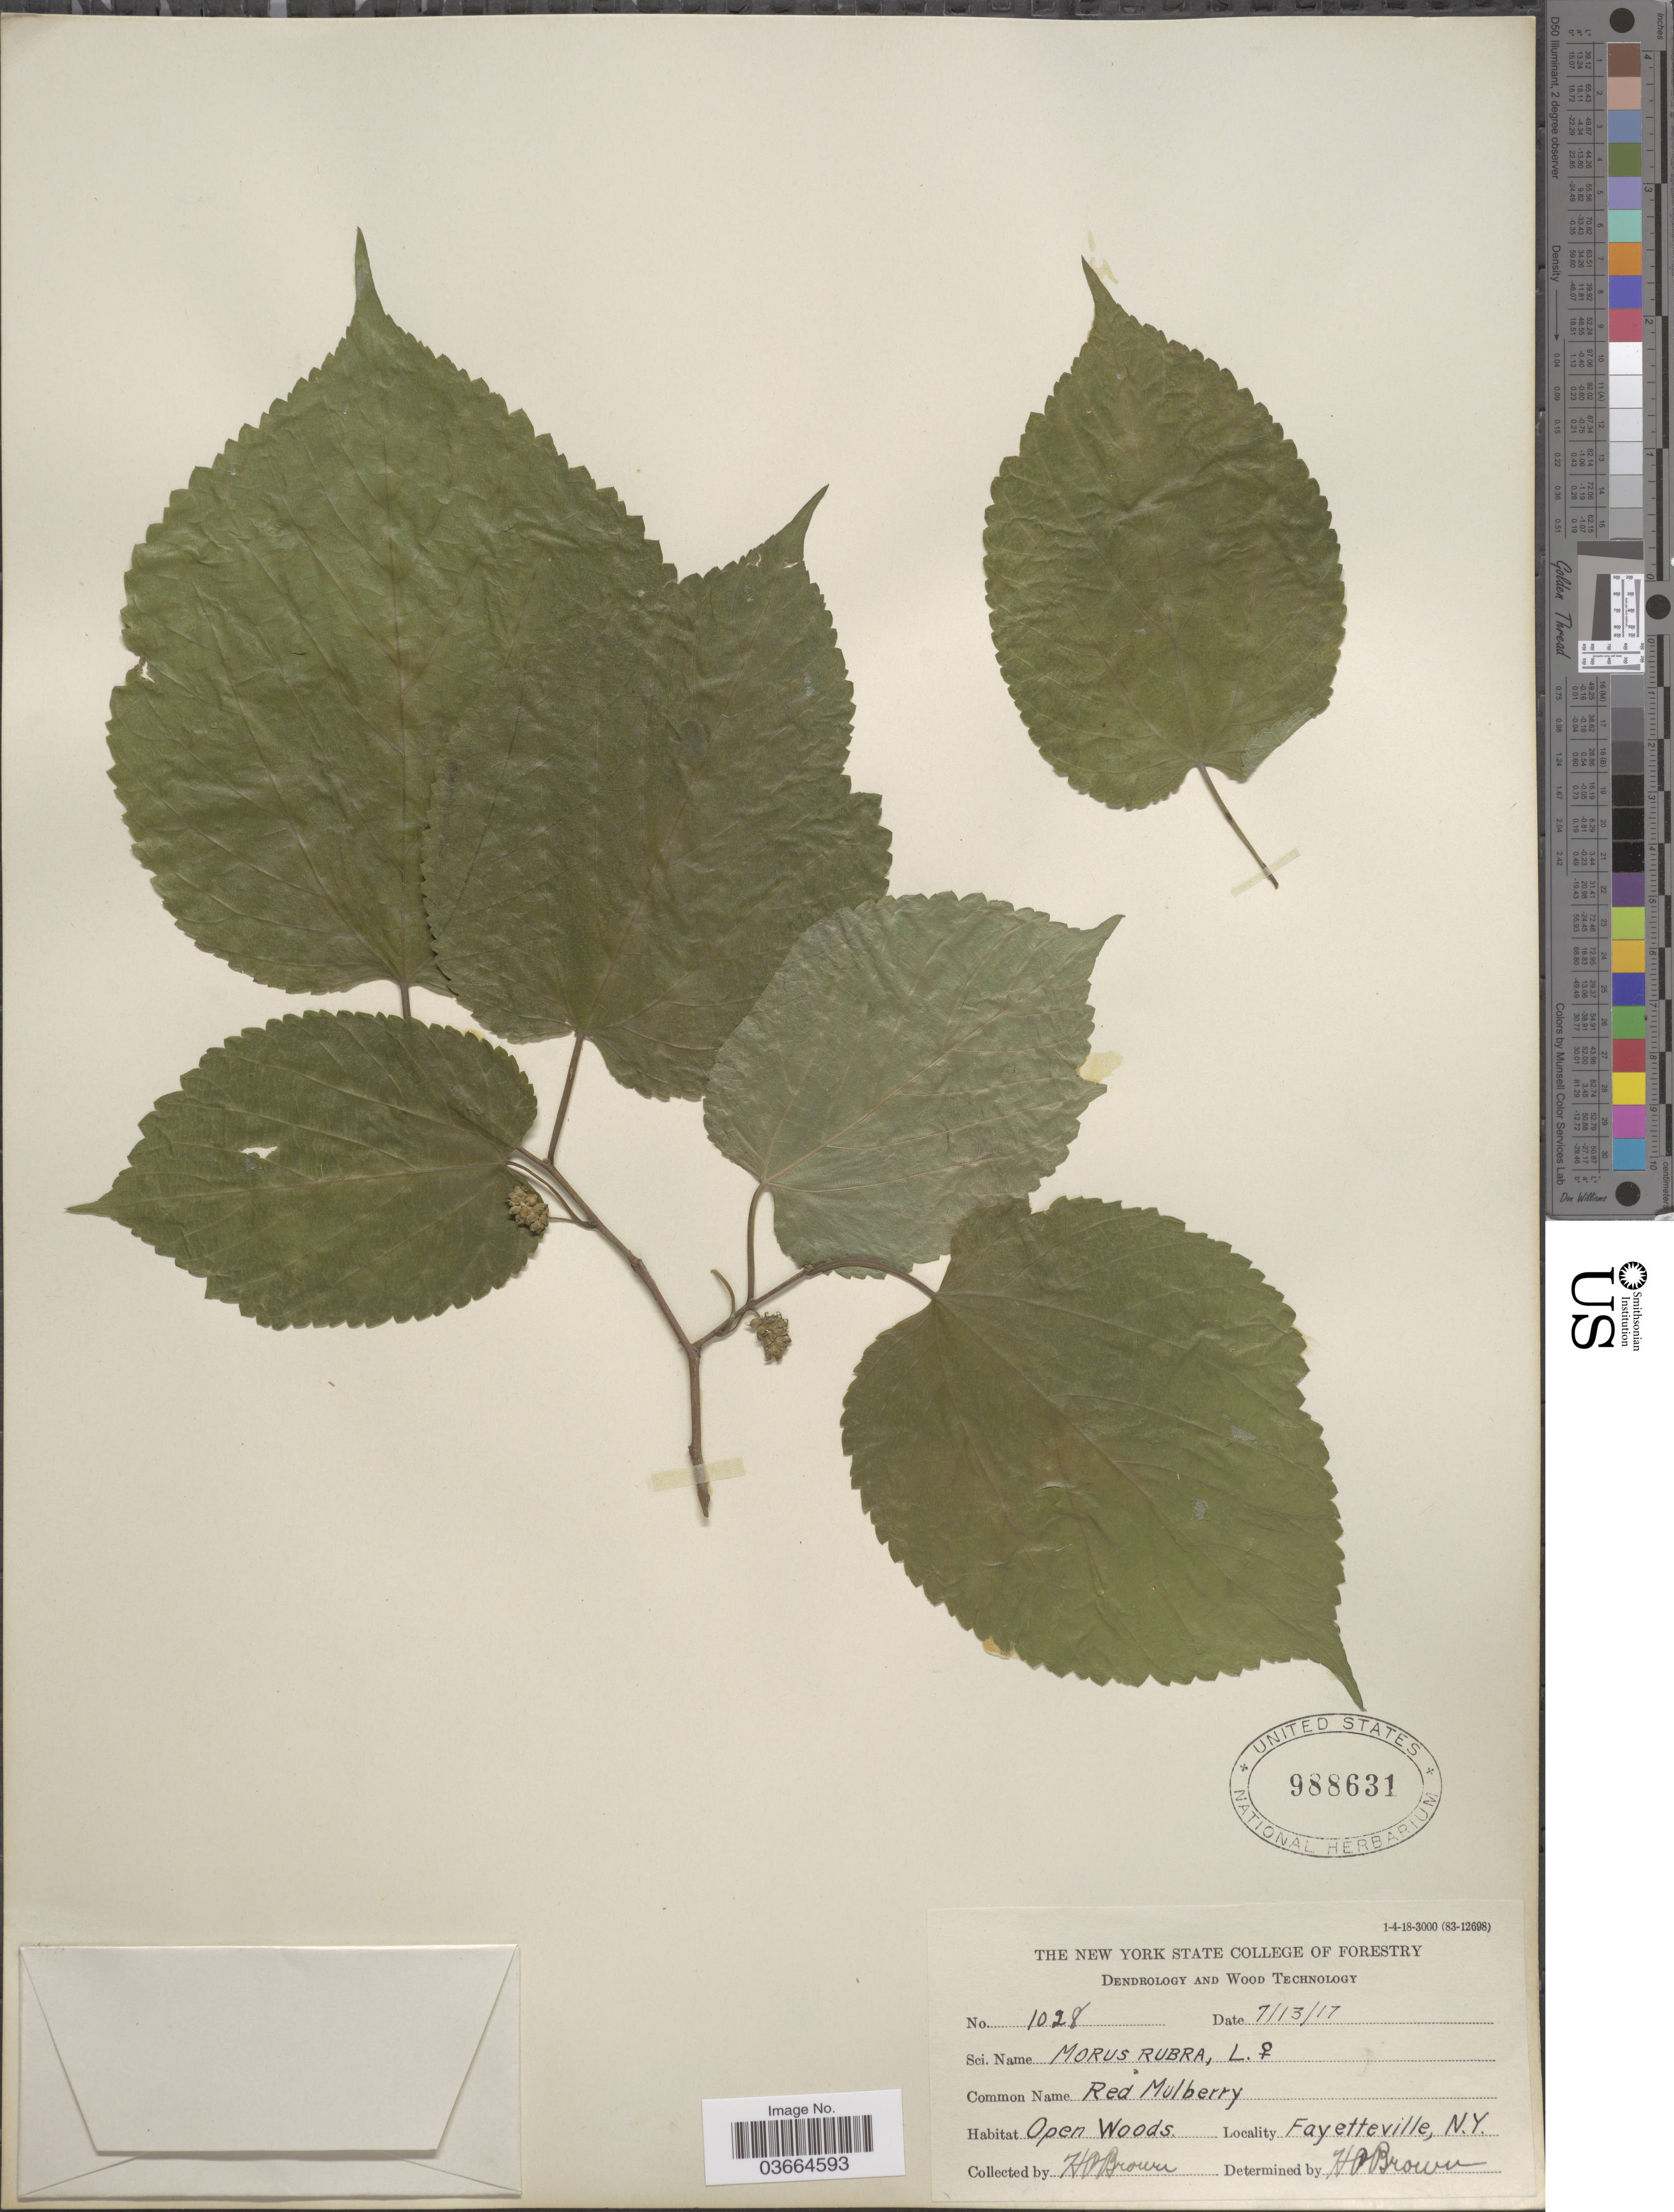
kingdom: Plantae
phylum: Tracheophyta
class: Magnoliopsida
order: Rosales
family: Moraceae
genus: Morus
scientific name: Morus rubra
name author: L.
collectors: H. P. Brown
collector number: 1028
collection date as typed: Transcribed d/m/y: 13/7/17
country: United States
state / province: New York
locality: Fayetteville.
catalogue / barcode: US 988631